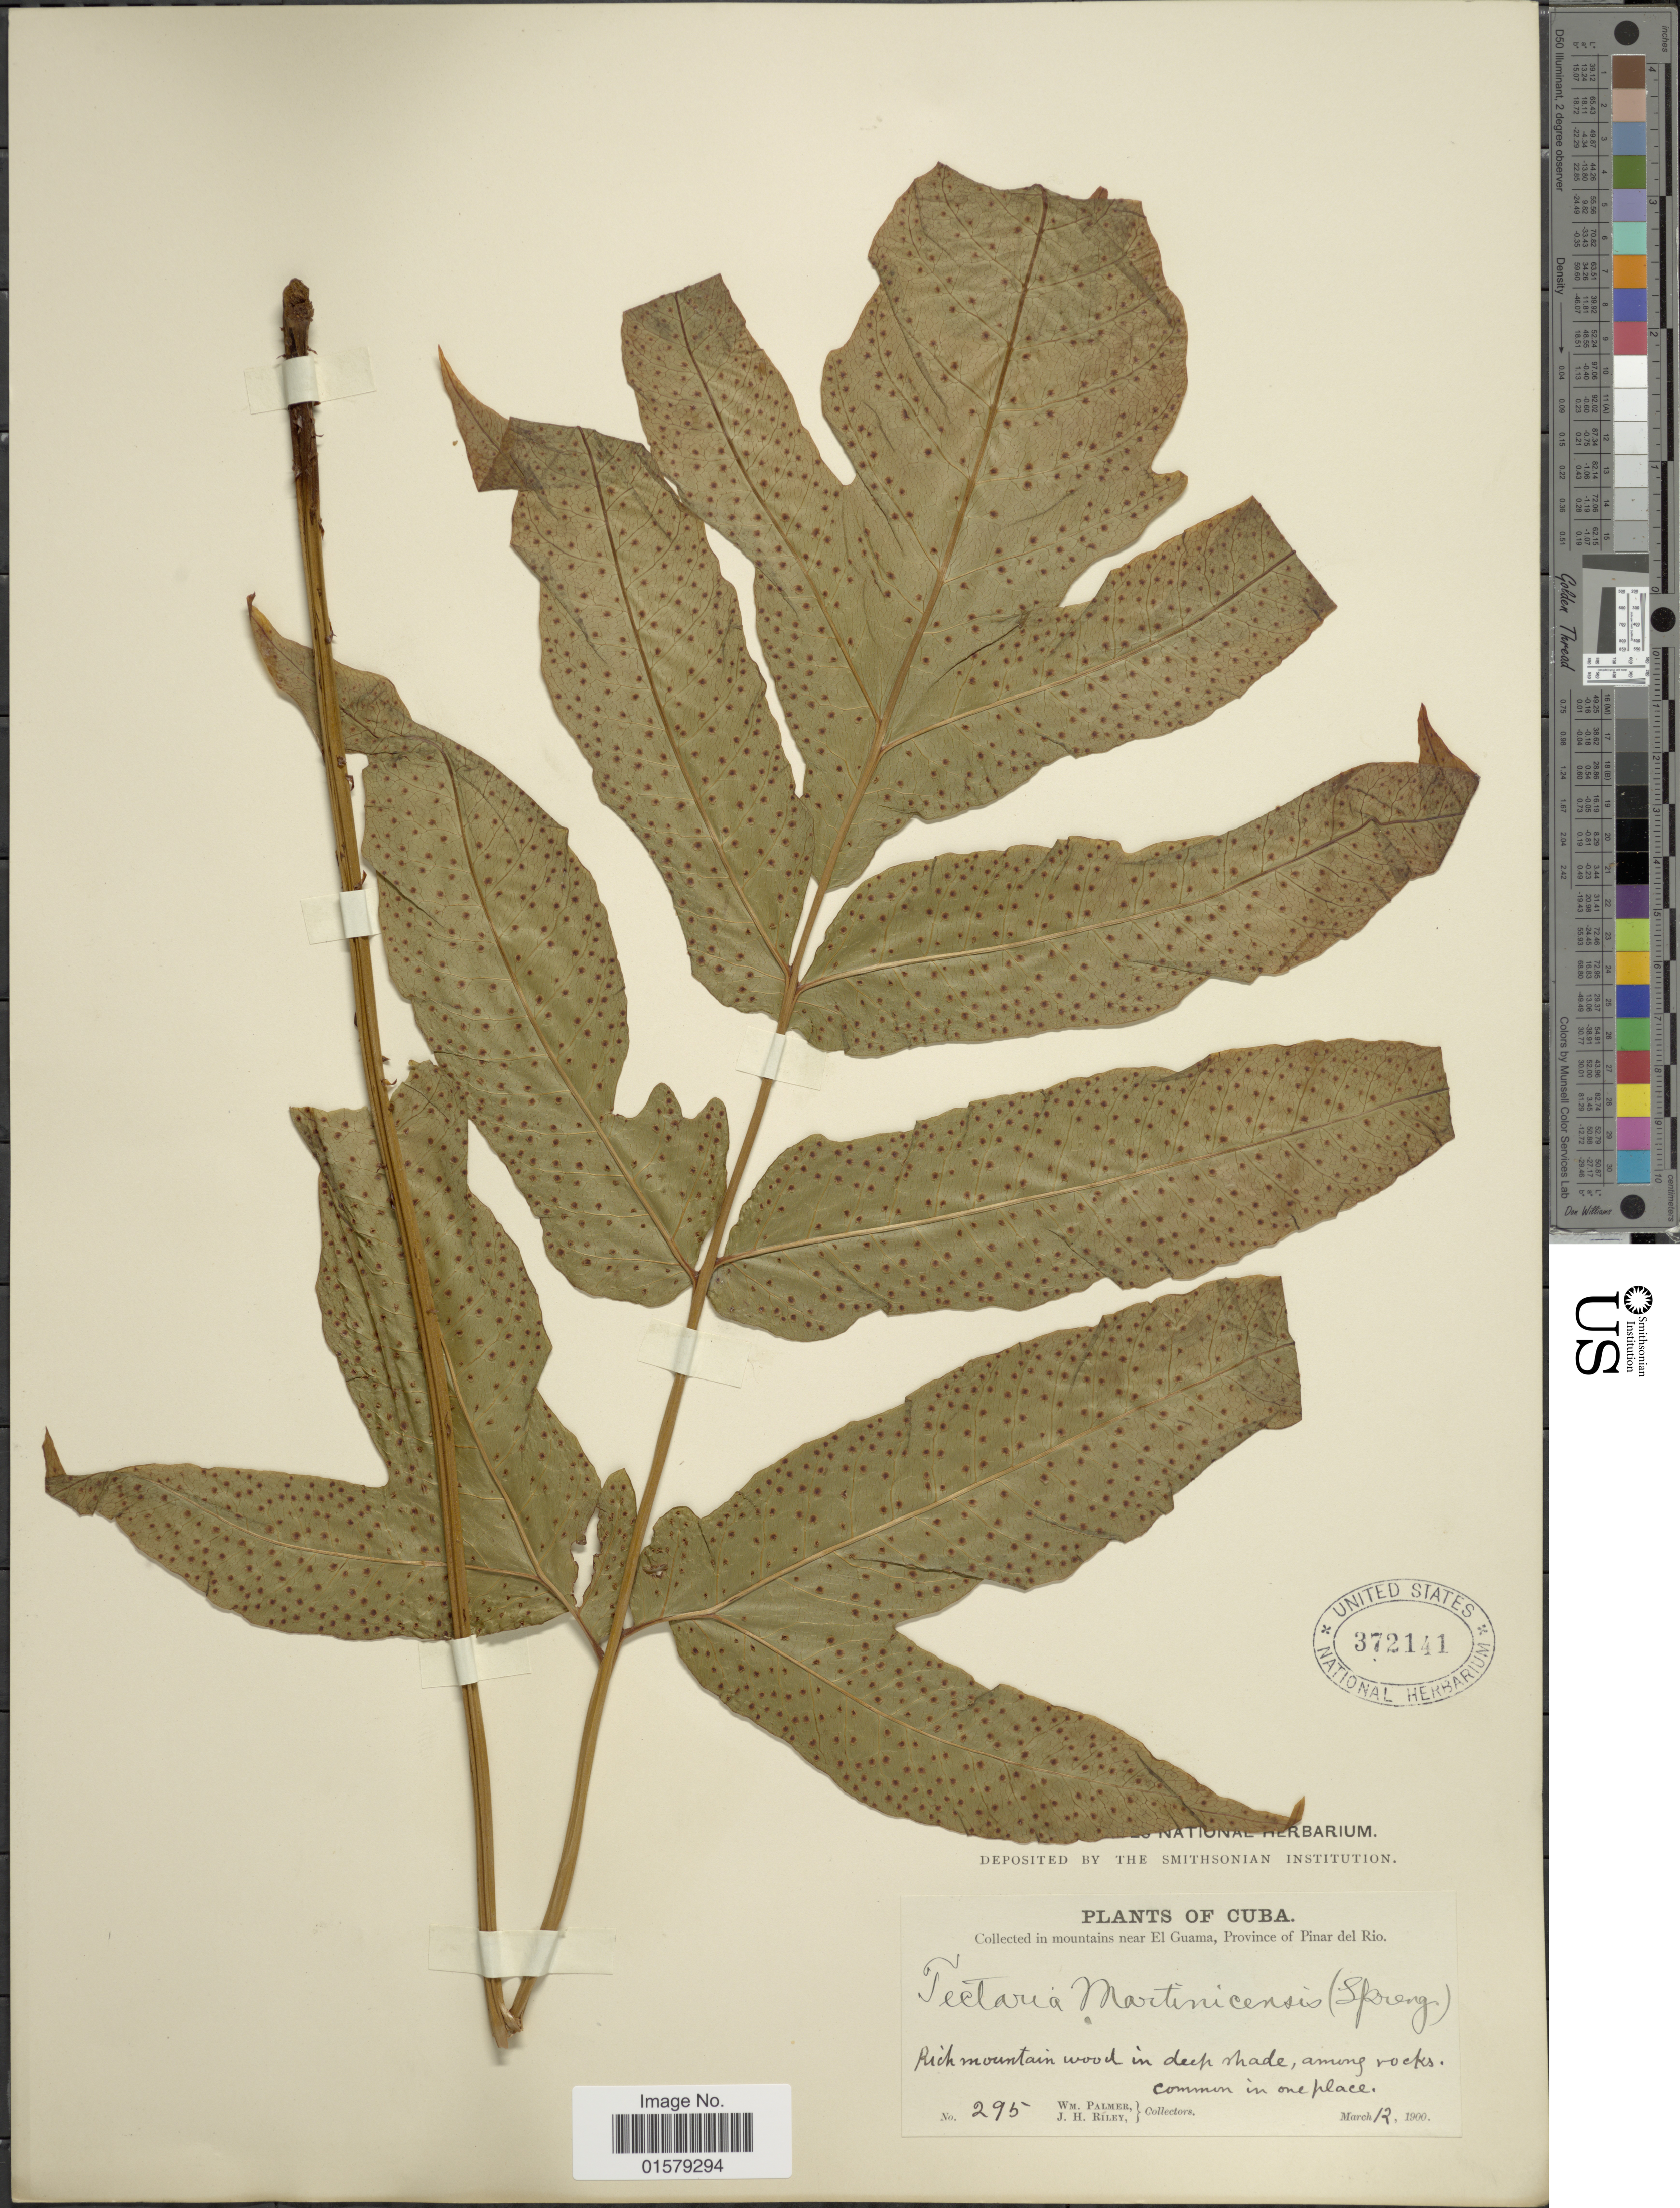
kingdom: Plantae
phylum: Tracheophyta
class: Polypodiopsida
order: Polypodiales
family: Tectariaceae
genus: Tectaria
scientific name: Tectaria incisa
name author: Cav.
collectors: W. Palmer & J. H. Riley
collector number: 295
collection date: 1900-03-12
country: Cuba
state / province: Pinar del Río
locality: In mountains near El Guama, rich mountain wood, deep shade among rocks.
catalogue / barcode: US 372141